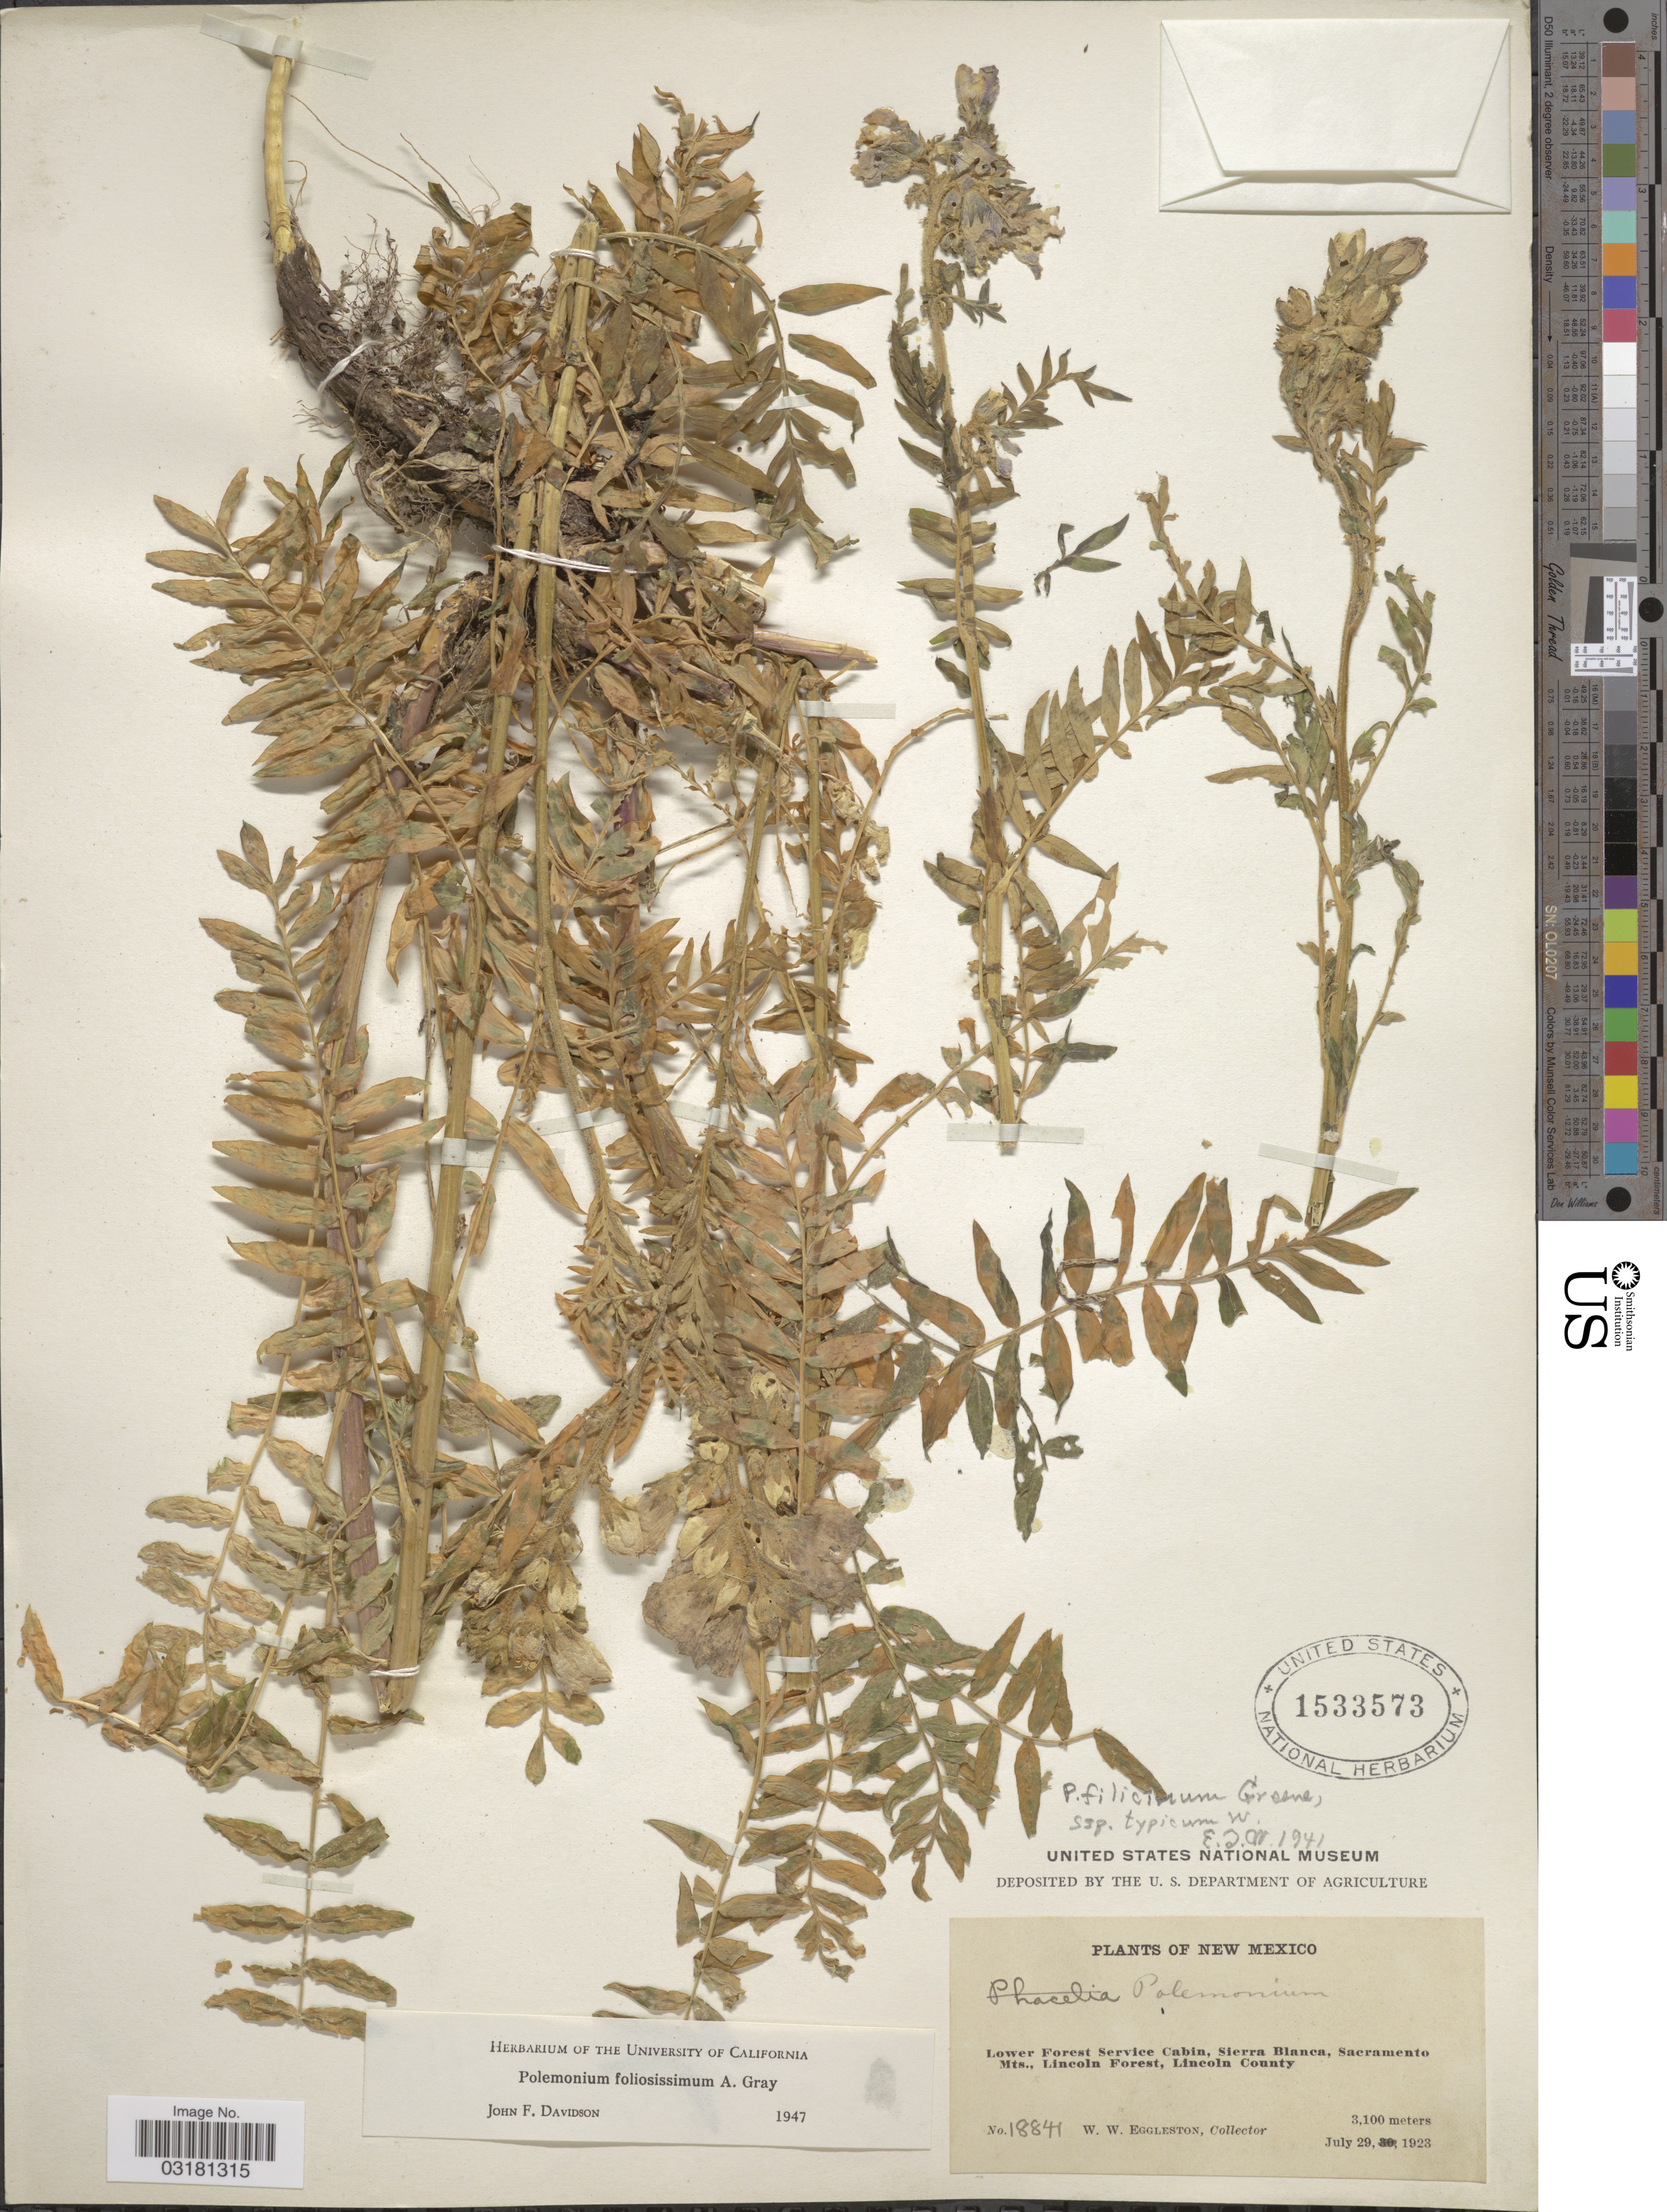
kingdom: Plantae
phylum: Tracheophyta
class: Magnoliopsida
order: Ericales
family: Polemoniaceae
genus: Polemonium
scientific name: Polemonium foliosissimum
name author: A. Gray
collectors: W. W. Eggleston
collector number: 18841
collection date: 1923-07-29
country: United States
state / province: New Mexico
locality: Lower Forest Service Cabin, Sierra Blanca, Sacramento Mts., Lincoln Forest, Lincoln County.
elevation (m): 3100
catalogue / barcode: US 1533573